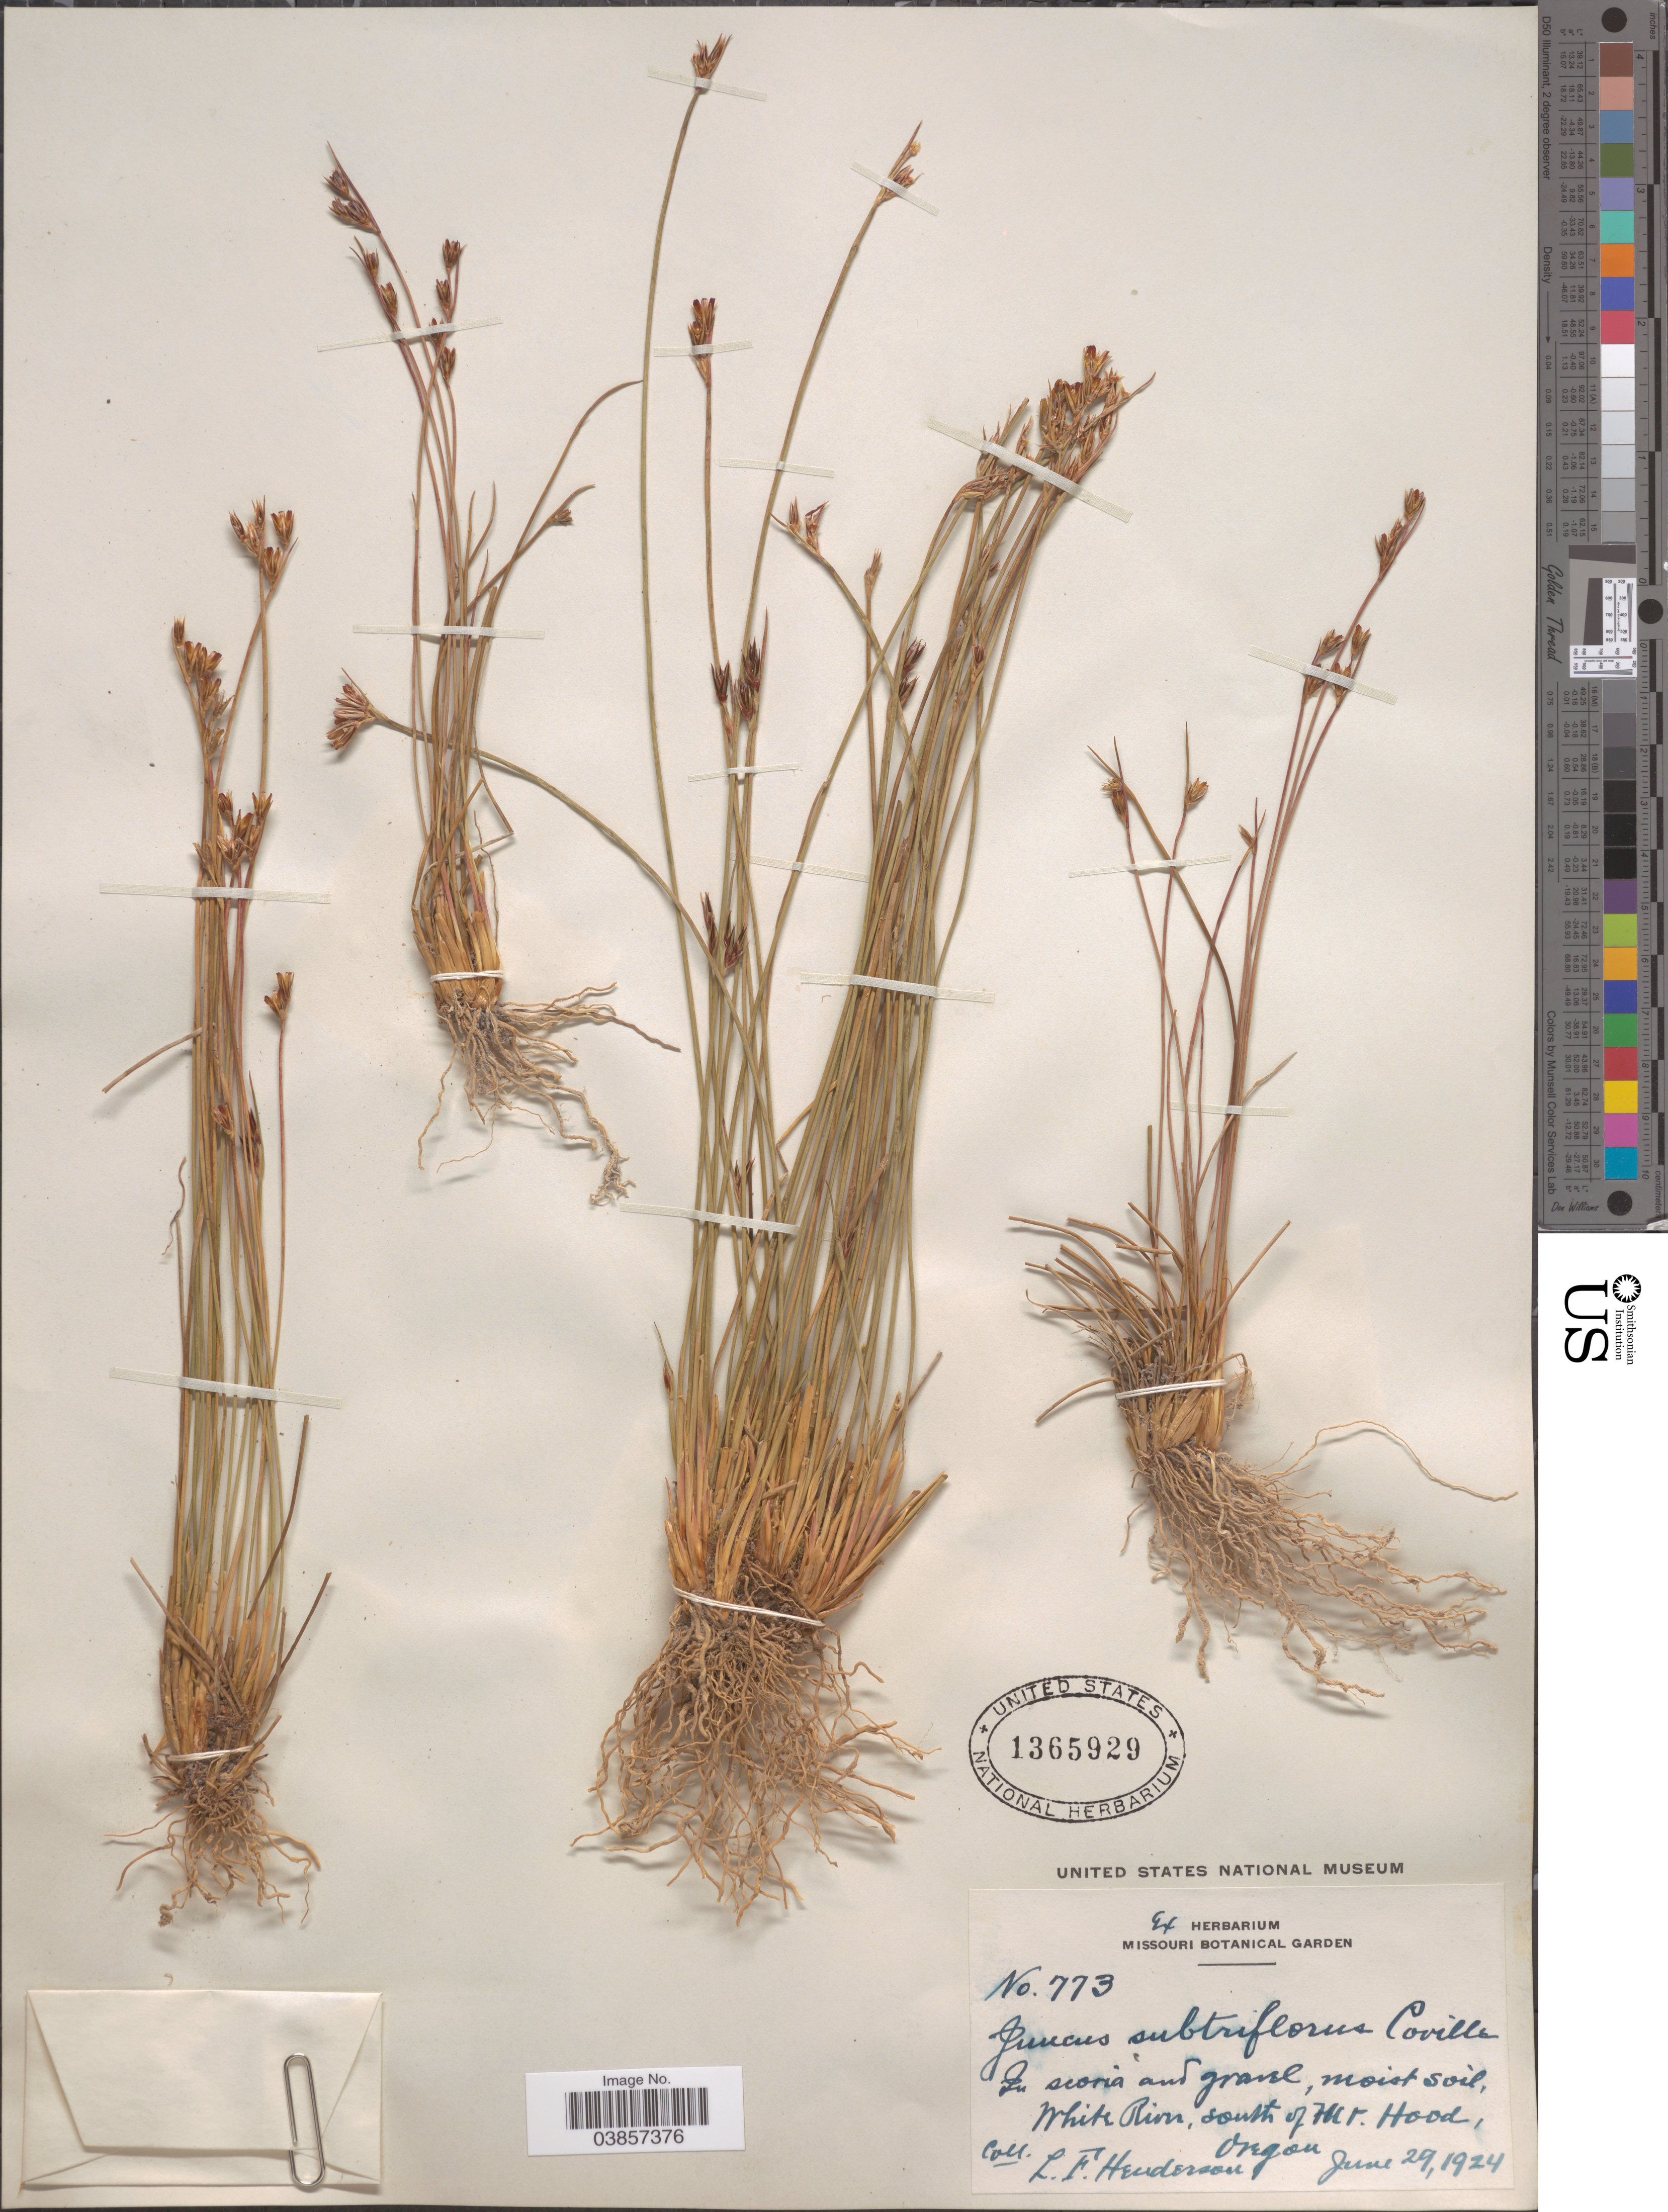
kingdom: Plantae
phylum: Tracheophyta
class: Liliopsida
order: Poales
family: Juncaceae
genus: Juncus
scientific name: Juncus subtriflorus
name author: (E. Mey.) Coville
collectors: L. Henderson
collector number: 773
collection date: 1924-06-29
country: United States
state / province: Oregon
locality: White River, south of Mt. Hood.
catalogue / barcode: US 1365929